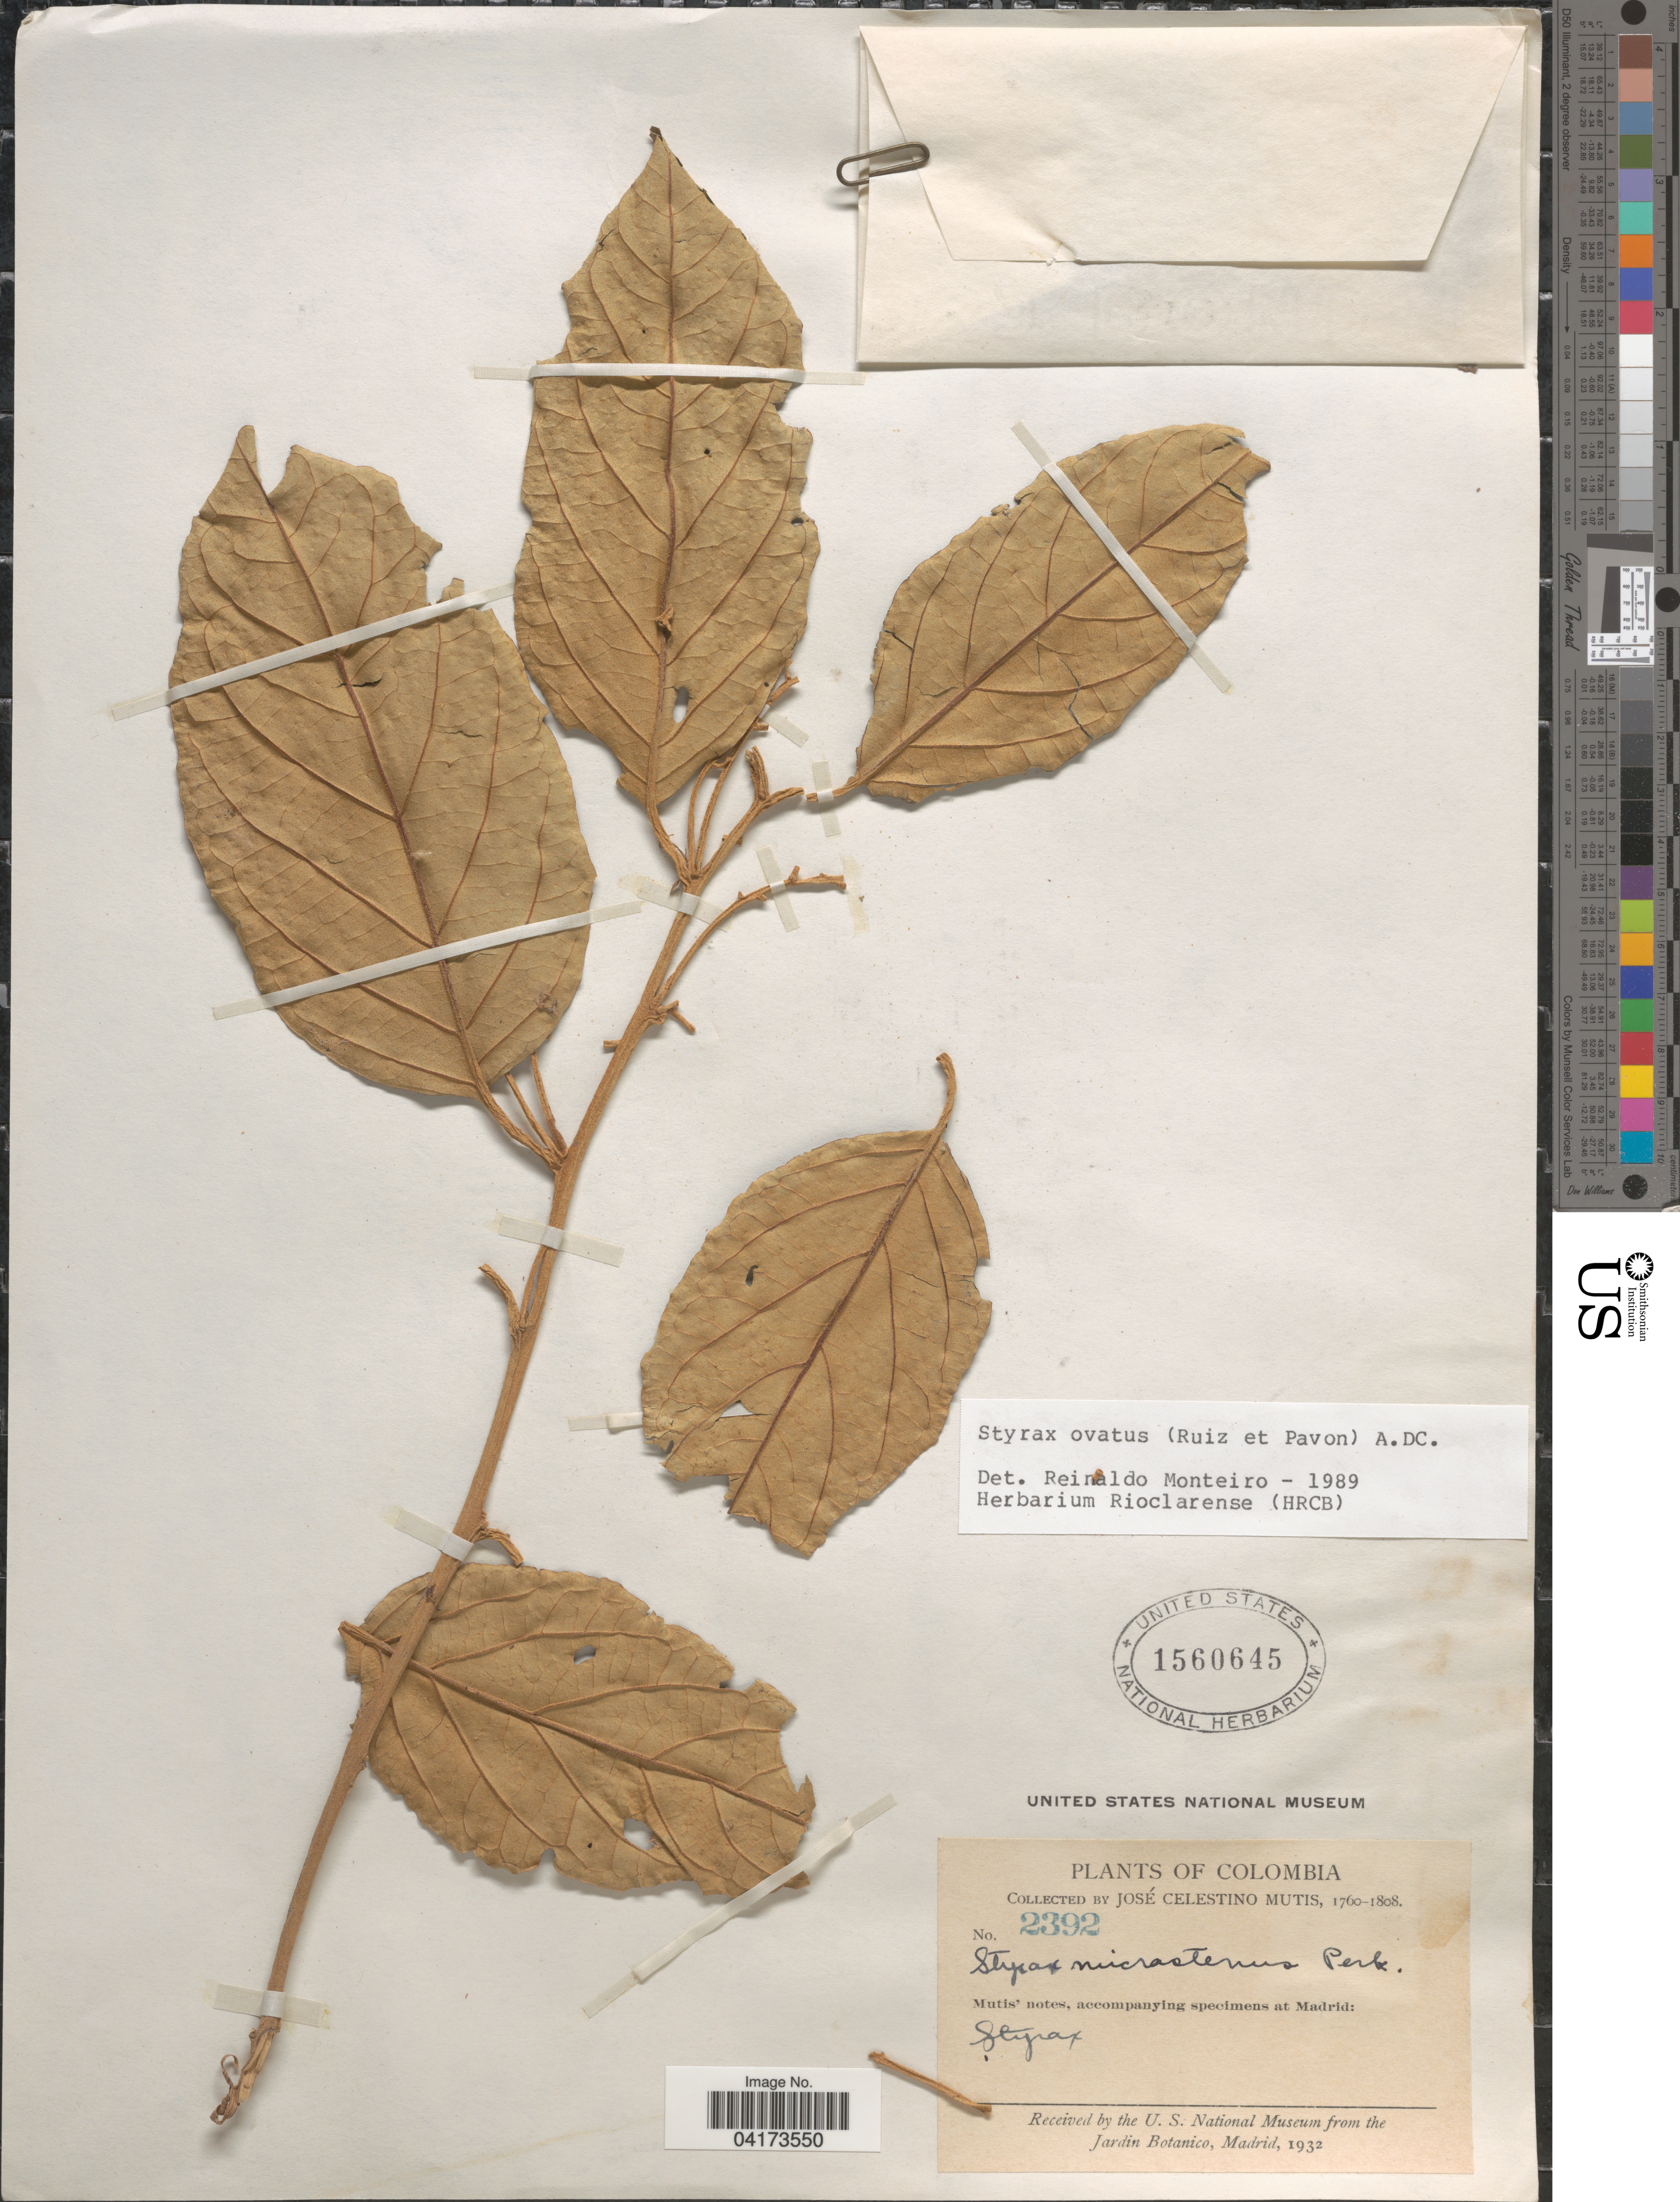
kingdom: Plantae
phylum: Tracheophyta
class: Magnoliopsida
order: Ericales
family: Styracaceae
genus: Styrax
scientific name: Styrax ovatus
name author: (Ruiz & Pav.) A. DC.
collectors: J. C. B. Mutis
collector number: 2392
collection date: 1760/1808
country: Colombia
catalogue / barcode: US 1560645